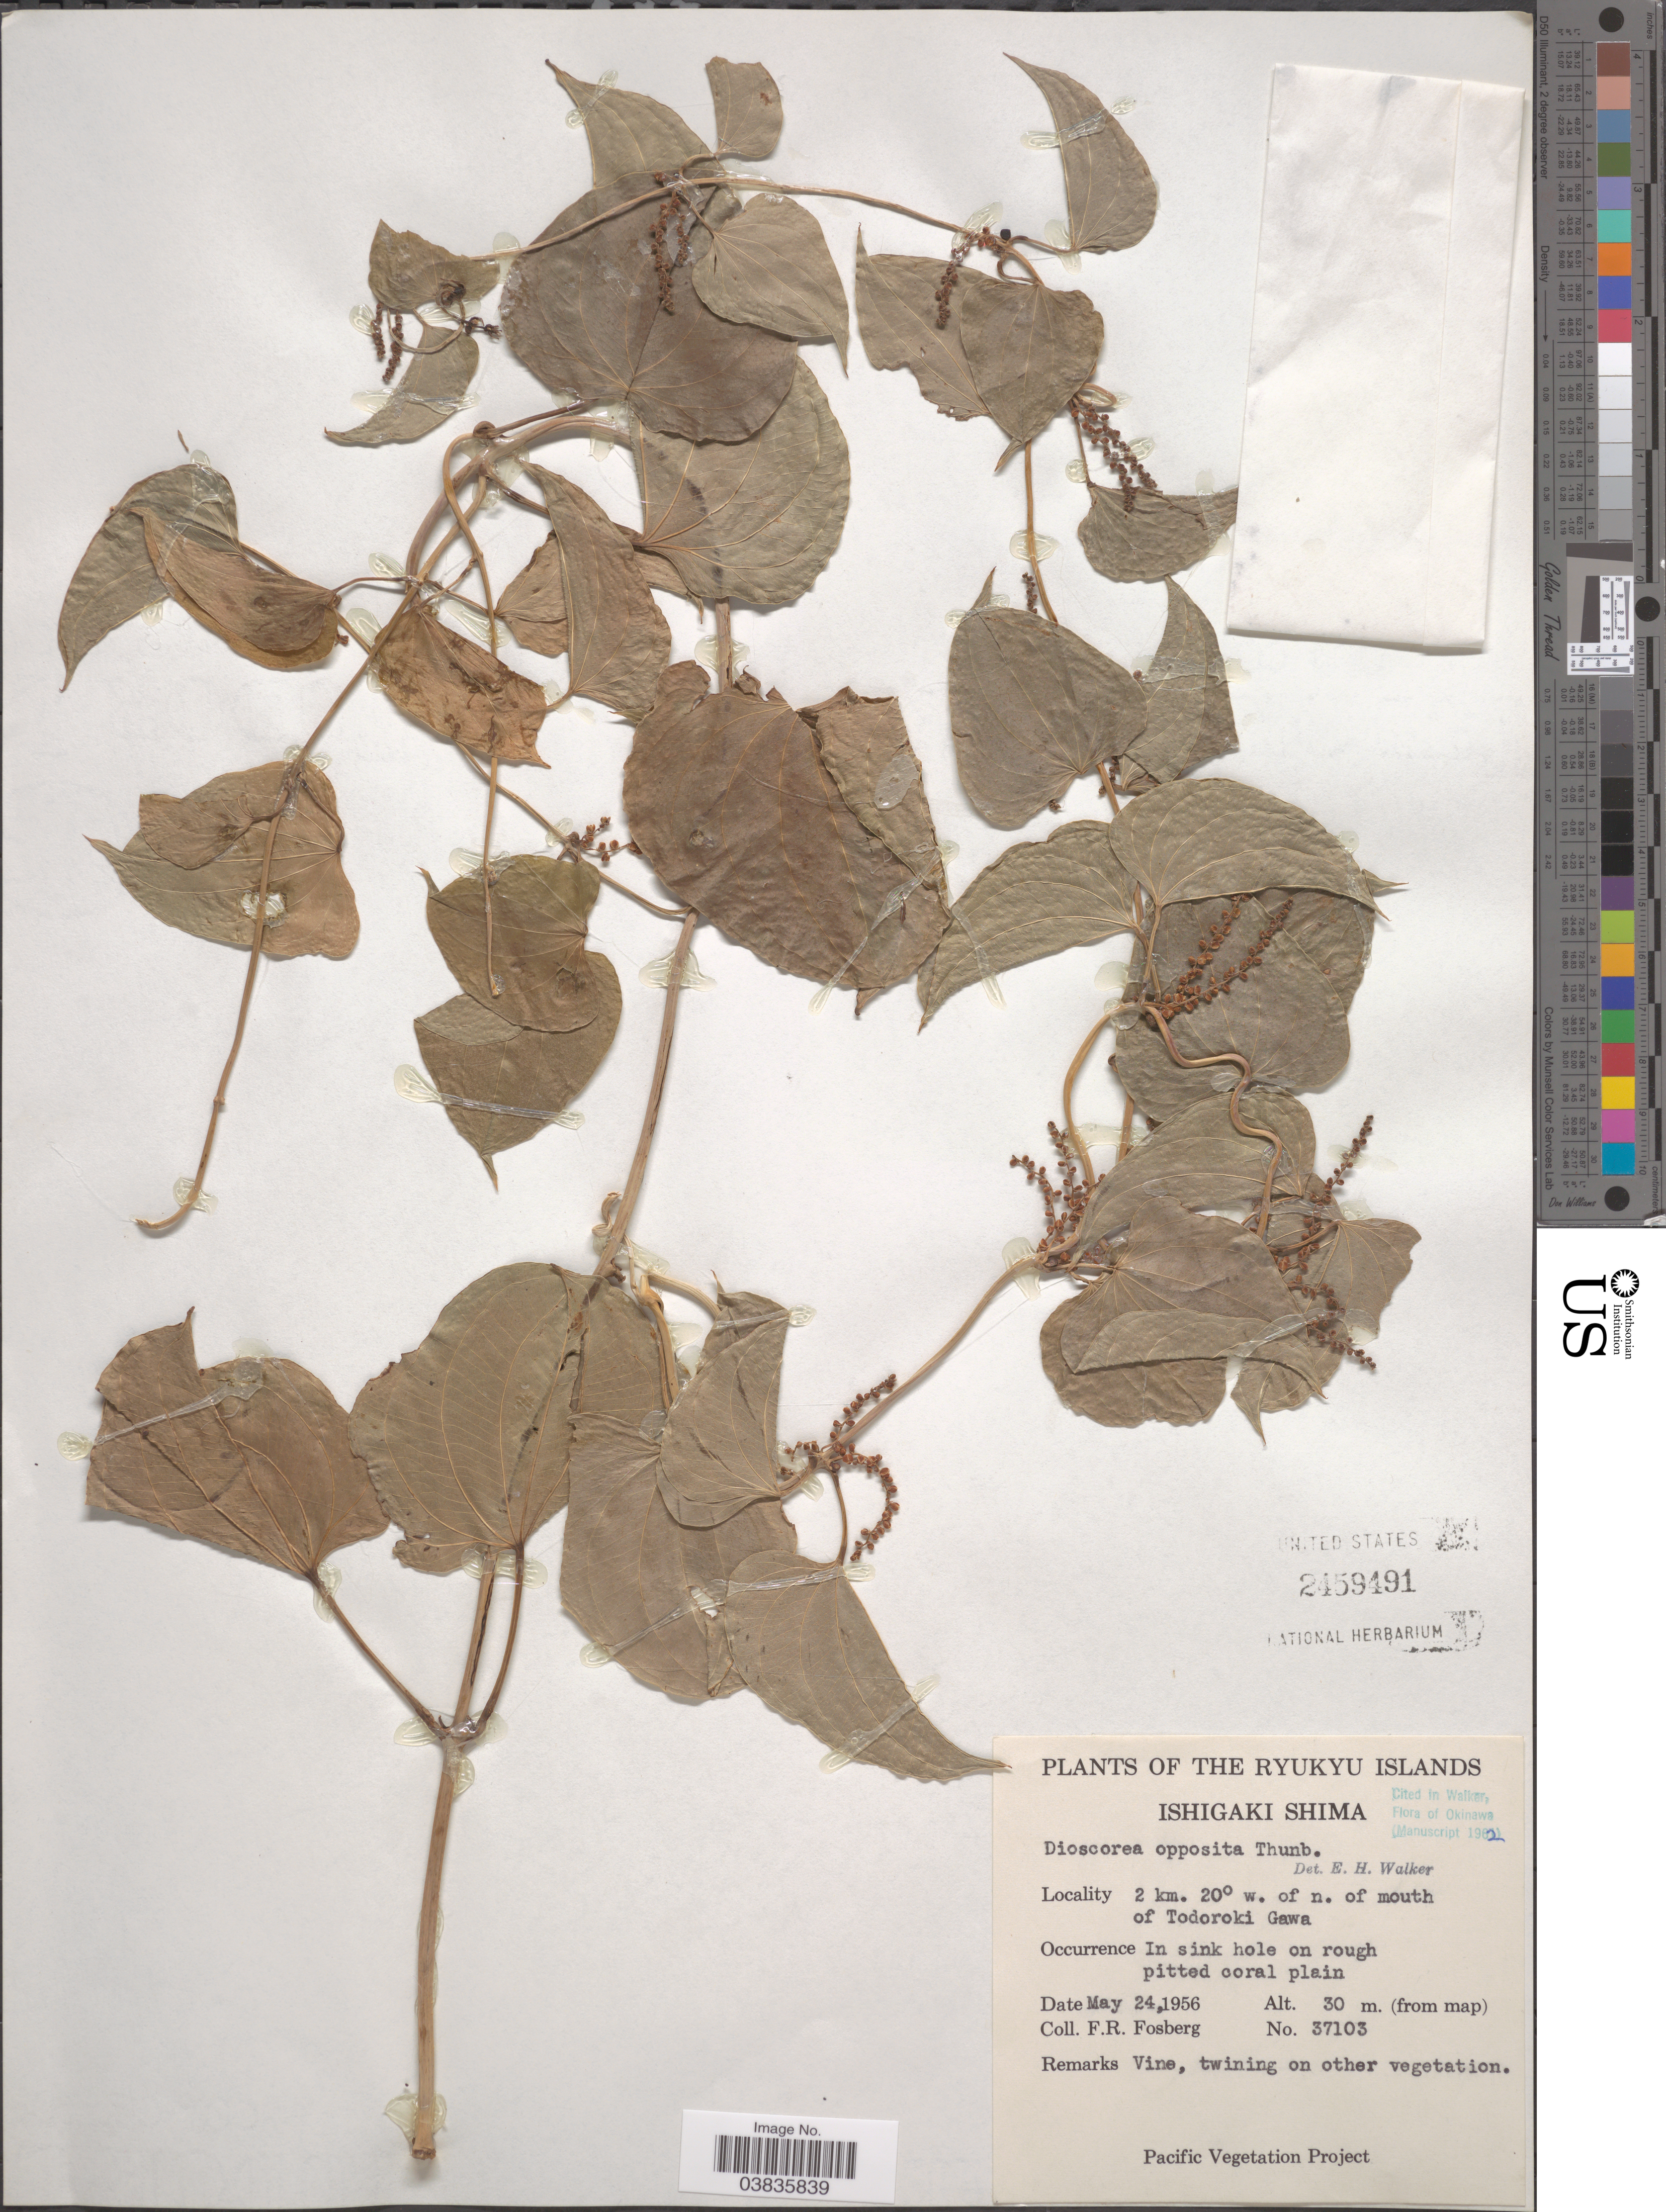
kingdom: Plantae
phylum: Tracheophyta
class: Liliopsida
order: Dioscoreales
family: Dioscoreaceae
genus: Dioscorea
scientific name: Dioscorea opposita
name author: Thunb.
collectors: F. R. Fosberg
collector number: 37103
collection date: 1956-05-24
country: Japan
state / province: Okinawa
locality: Ryukyu Islands. Ishigaki Shima. 2 km. 20° w. of n. of mouth of Todoroki Gawa.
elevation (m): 30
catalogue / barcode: US 2459491